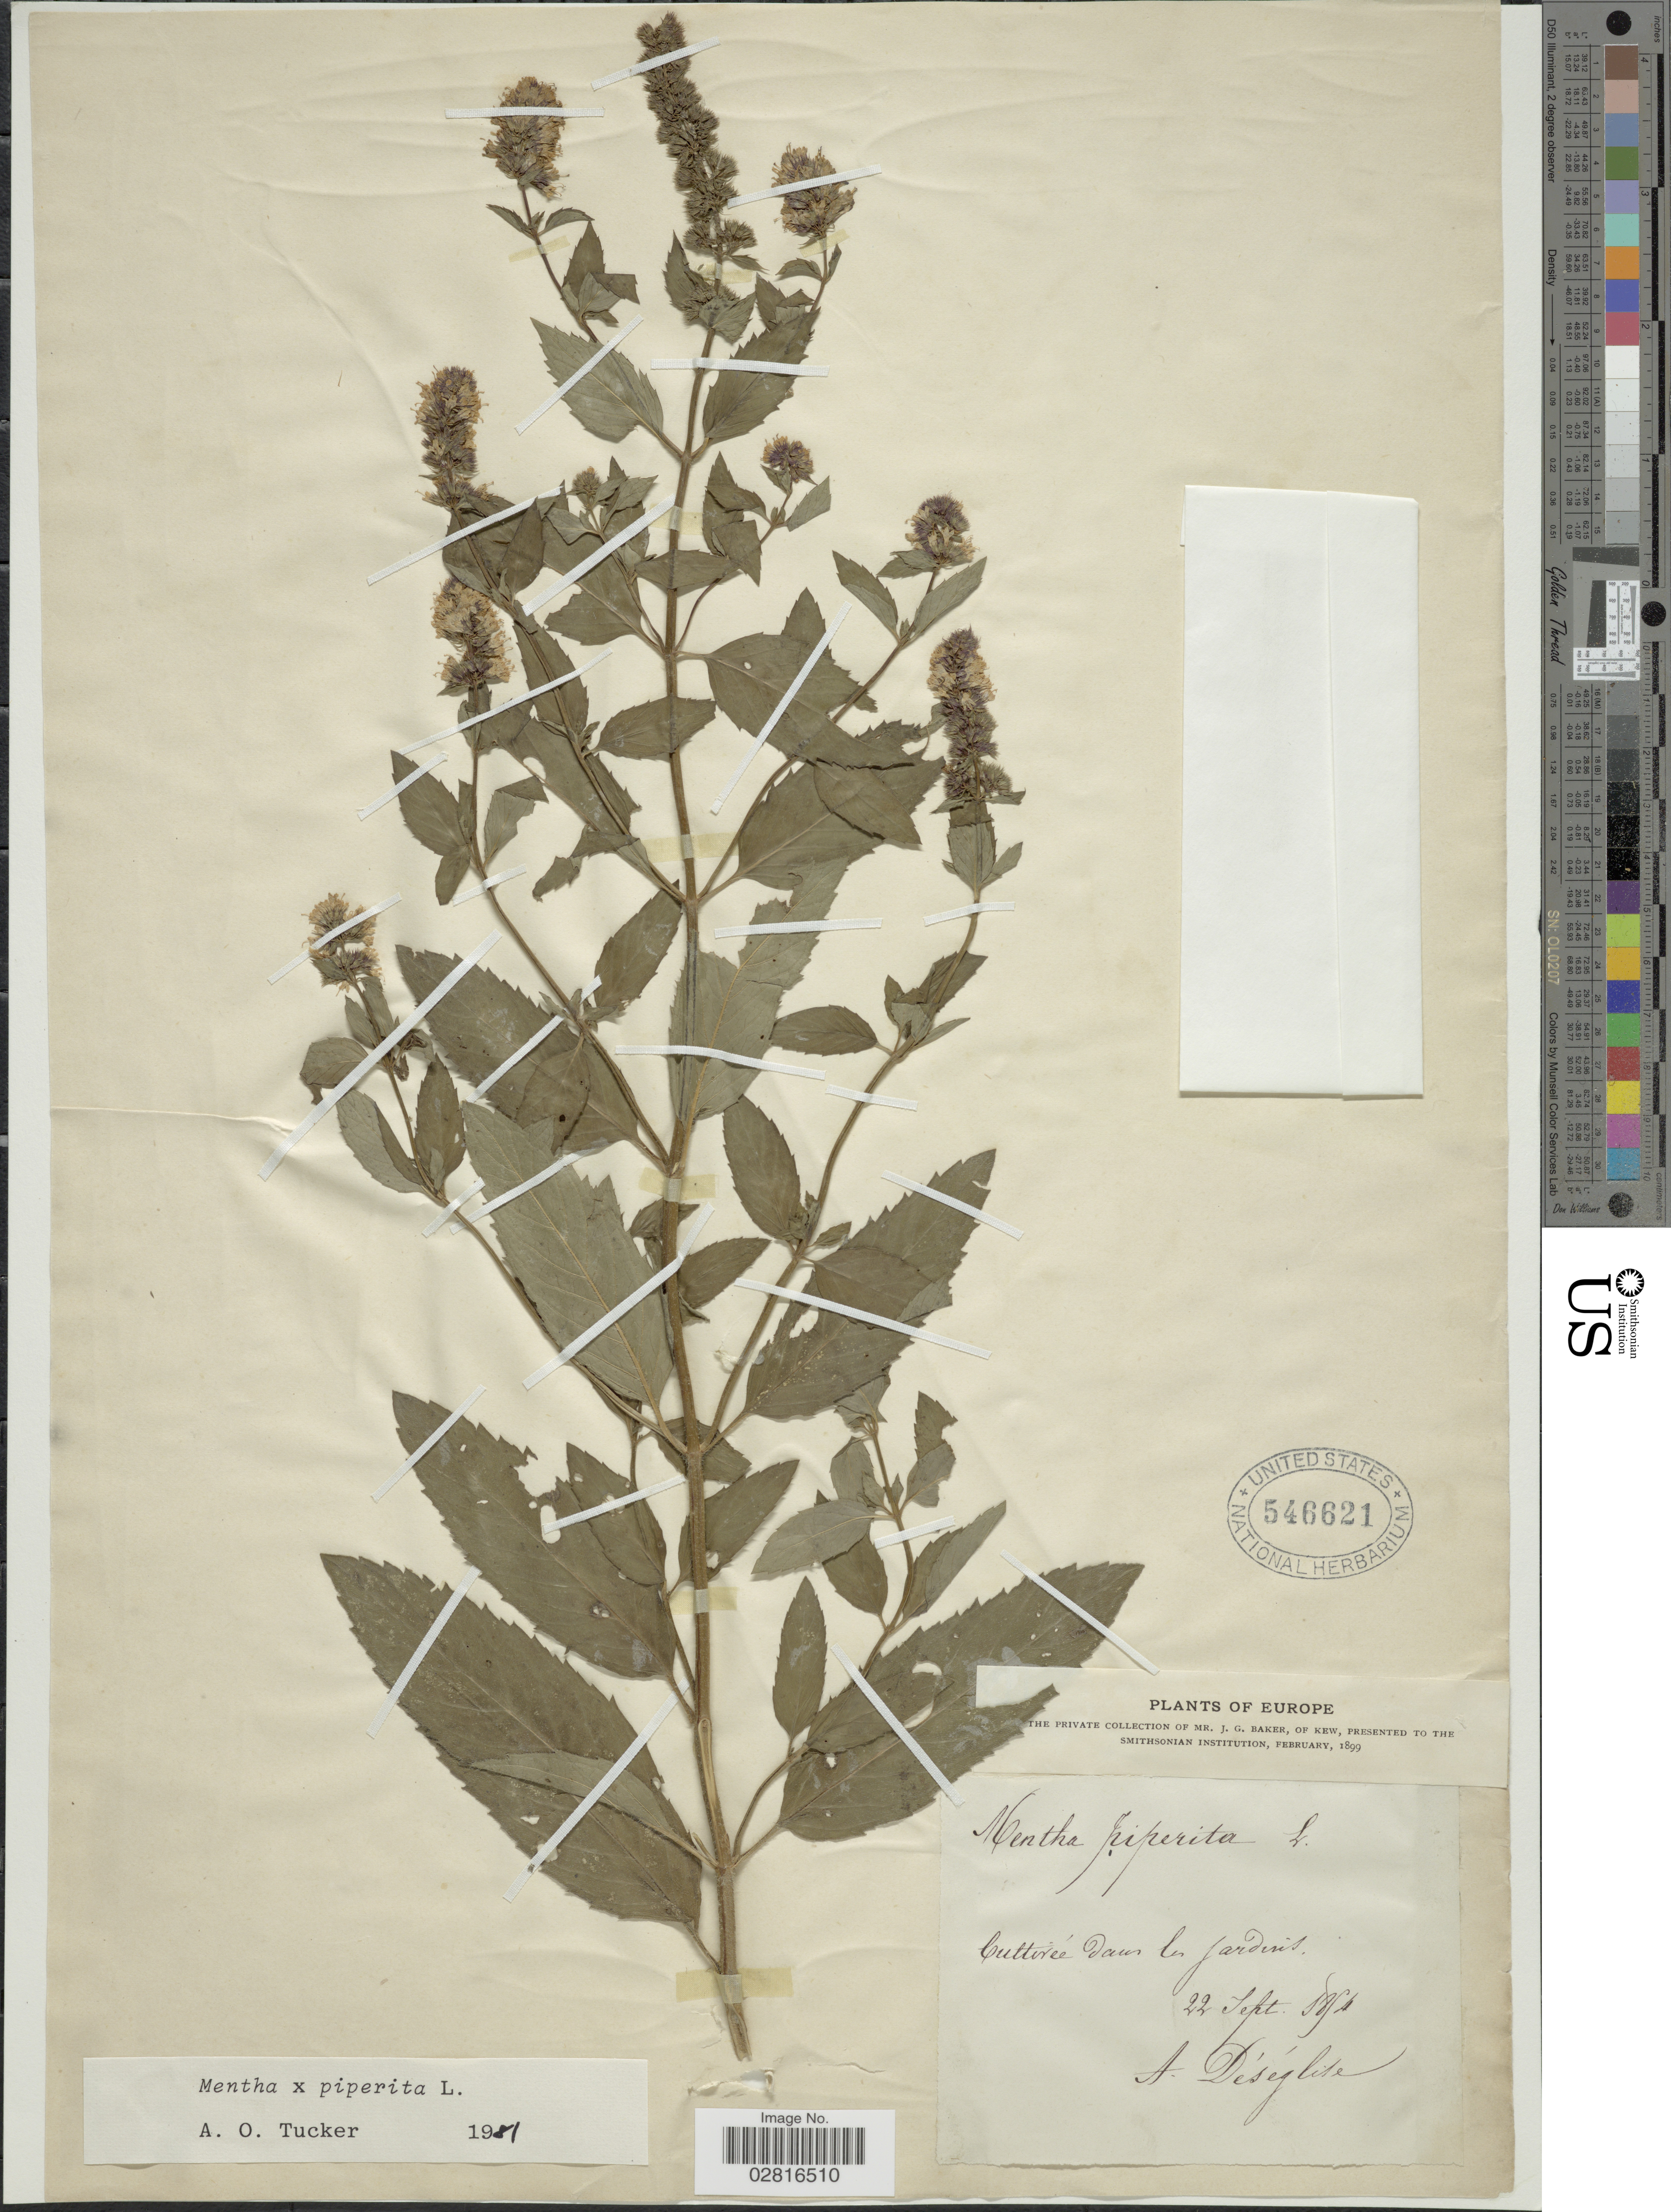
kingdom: Plantae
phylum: Tracheophyta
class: Magnoliopsida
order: Lamiales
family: Lamiaceae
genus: Mentha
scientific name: Mentha x piperita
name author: L.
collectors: A. Deseglise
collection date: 1854-09-22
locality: Cutterée dans les jardins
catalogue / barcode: US 546621